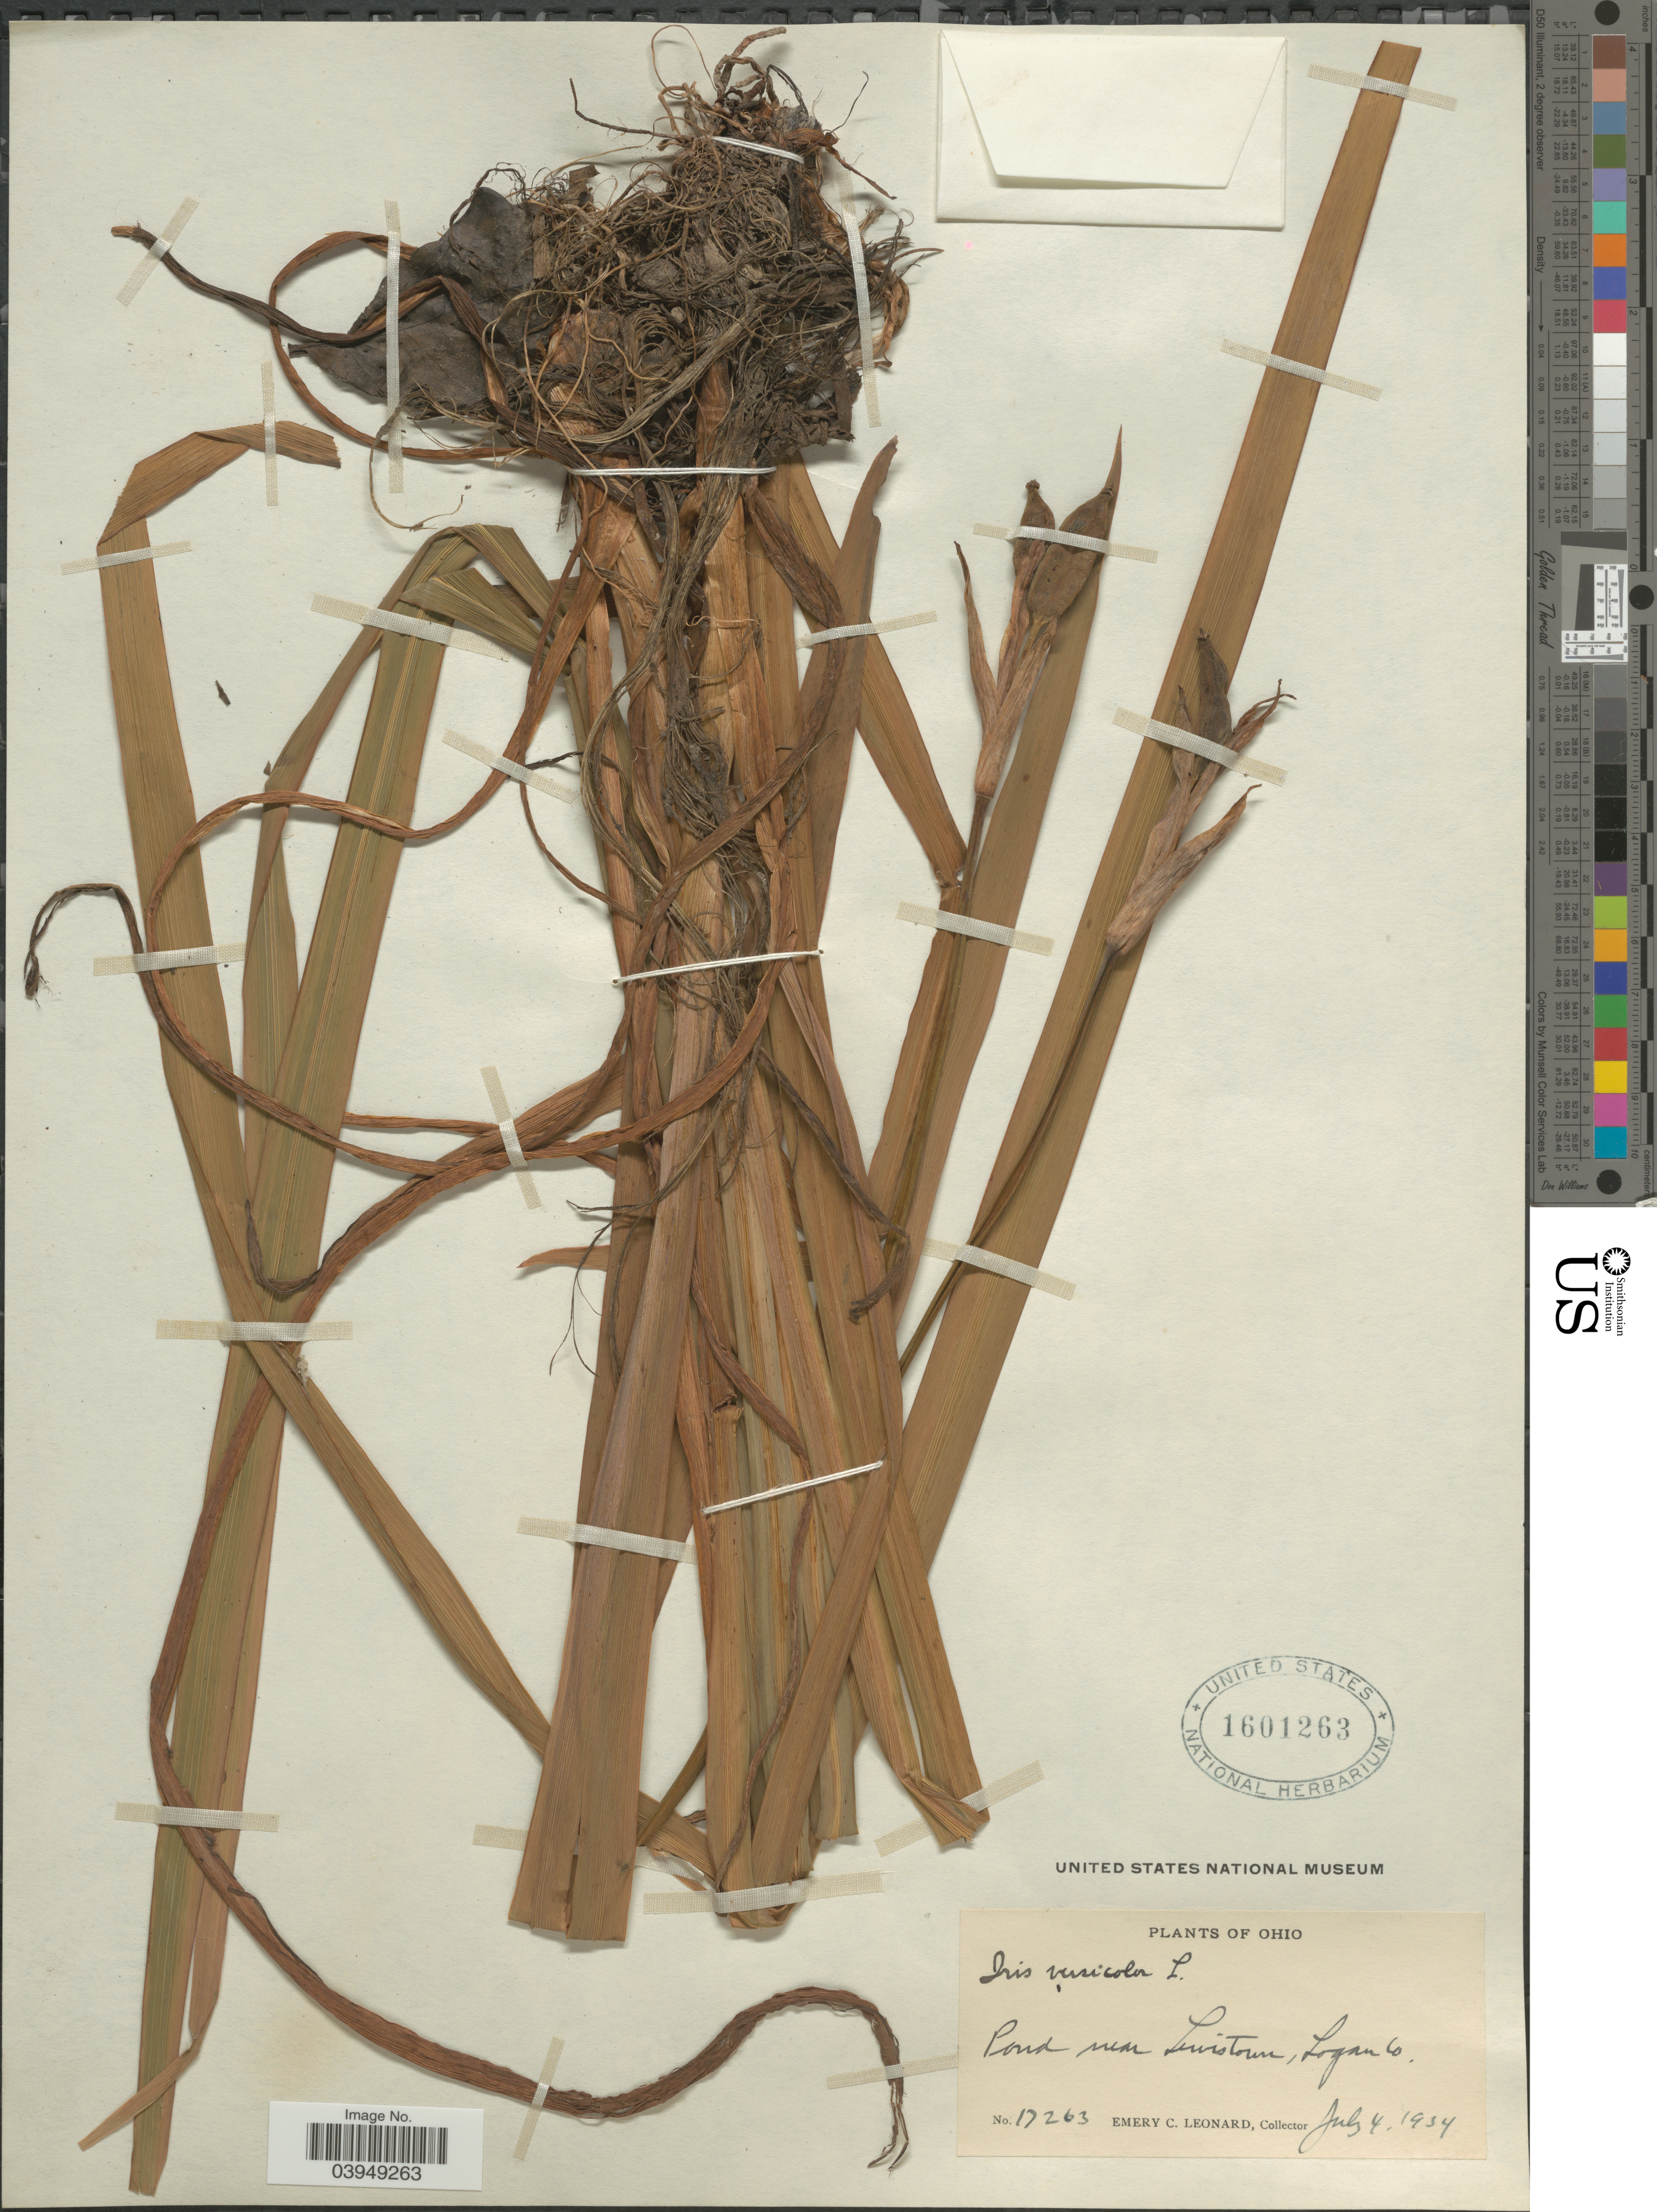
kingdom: Plantae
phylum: Tracheophyta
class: Liliopsida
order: Asparagales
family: Iridaceae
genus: Iris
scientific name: Iris versicolor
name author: L.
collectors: E. C. Leonard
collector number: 17263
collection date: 1934-07-04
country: United States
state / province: Ohio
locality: Pond near Lewistown, Logan Co.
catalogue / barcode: US 1601263